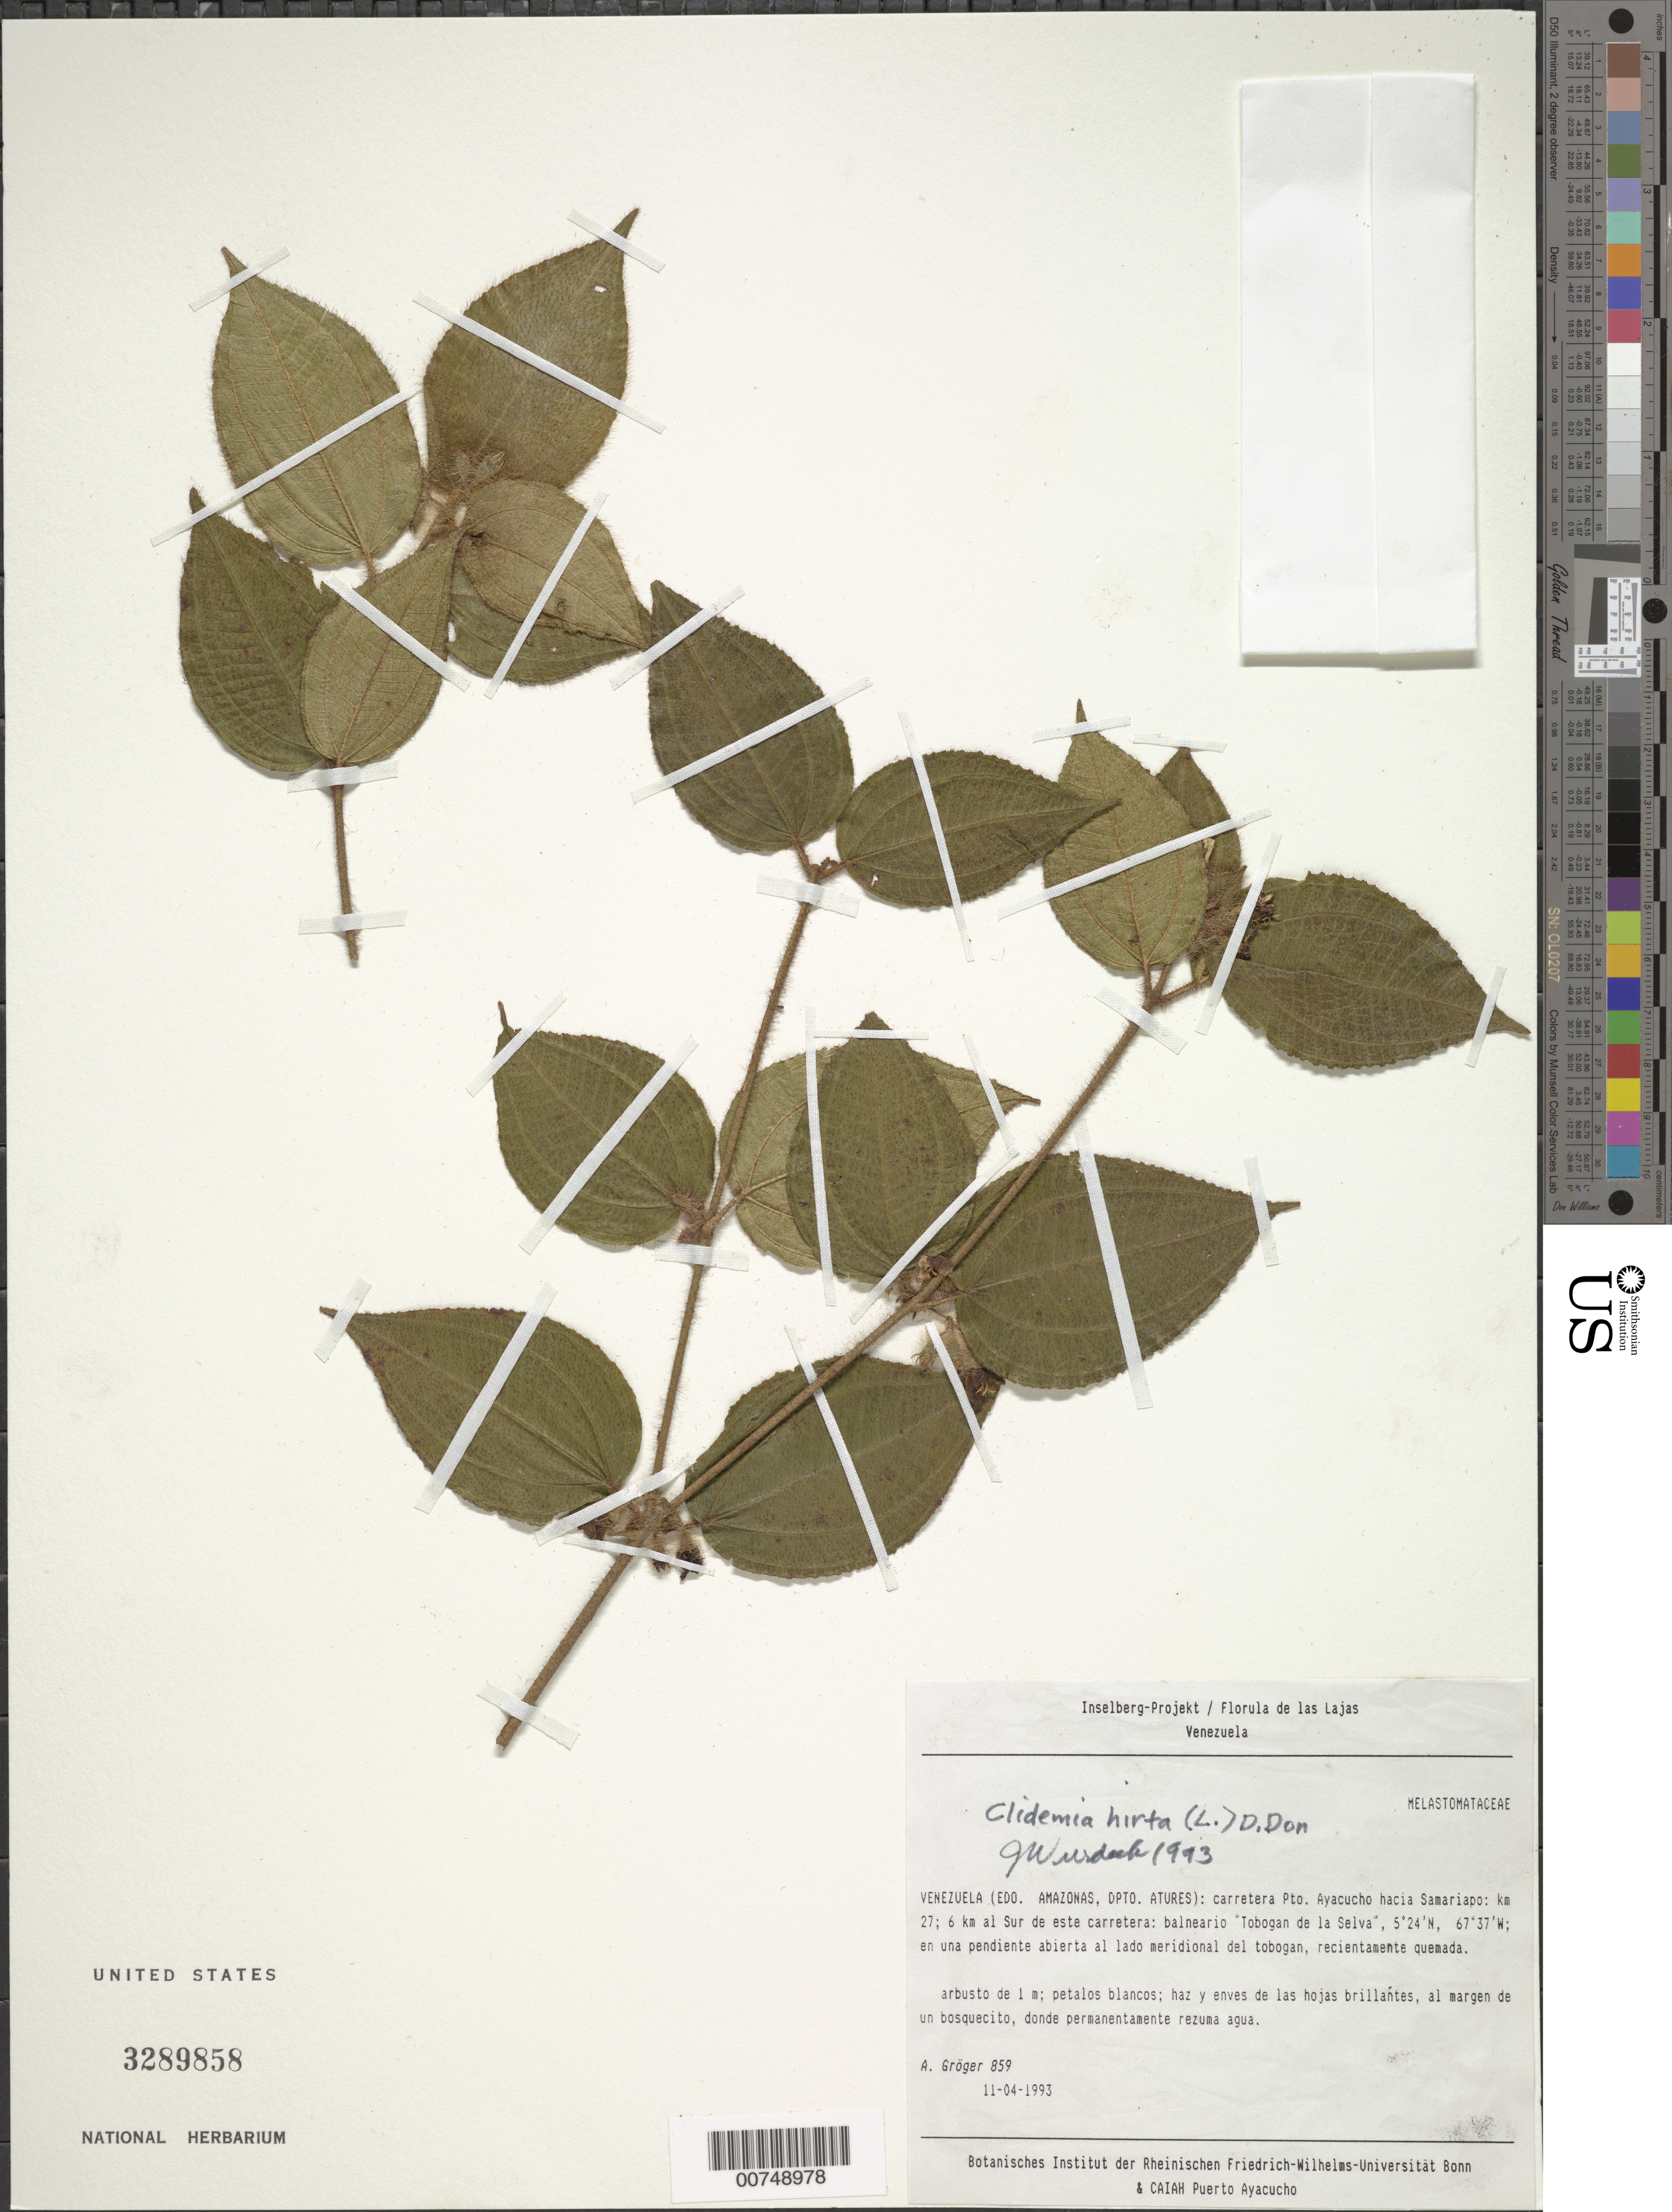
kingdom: Plantae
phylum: Tracheophyta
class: Magnoliopsida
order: Myrtales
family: Melastomataceae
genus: Clidemia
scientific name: Clidemia hirta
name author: (L.) D. Don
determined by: Wurdack, John J., (US), US (UNITED STATES)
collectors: A. Gröger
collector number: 859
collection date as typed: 11-Apr-93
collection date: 1993-04-11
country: Venezuela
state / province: Amazonas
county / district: Atures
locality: Puerto Ayacucho hacia Samariapo km 27; 6m al Sur de este carretera: balnearío "Tobogan de la Selva"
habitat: En una pendiente abierta al lado meridonal del tobogan, recientamente quemada.al margen de un bosquecito, donde permanentamente rezuma agua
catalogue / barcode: US 3289858